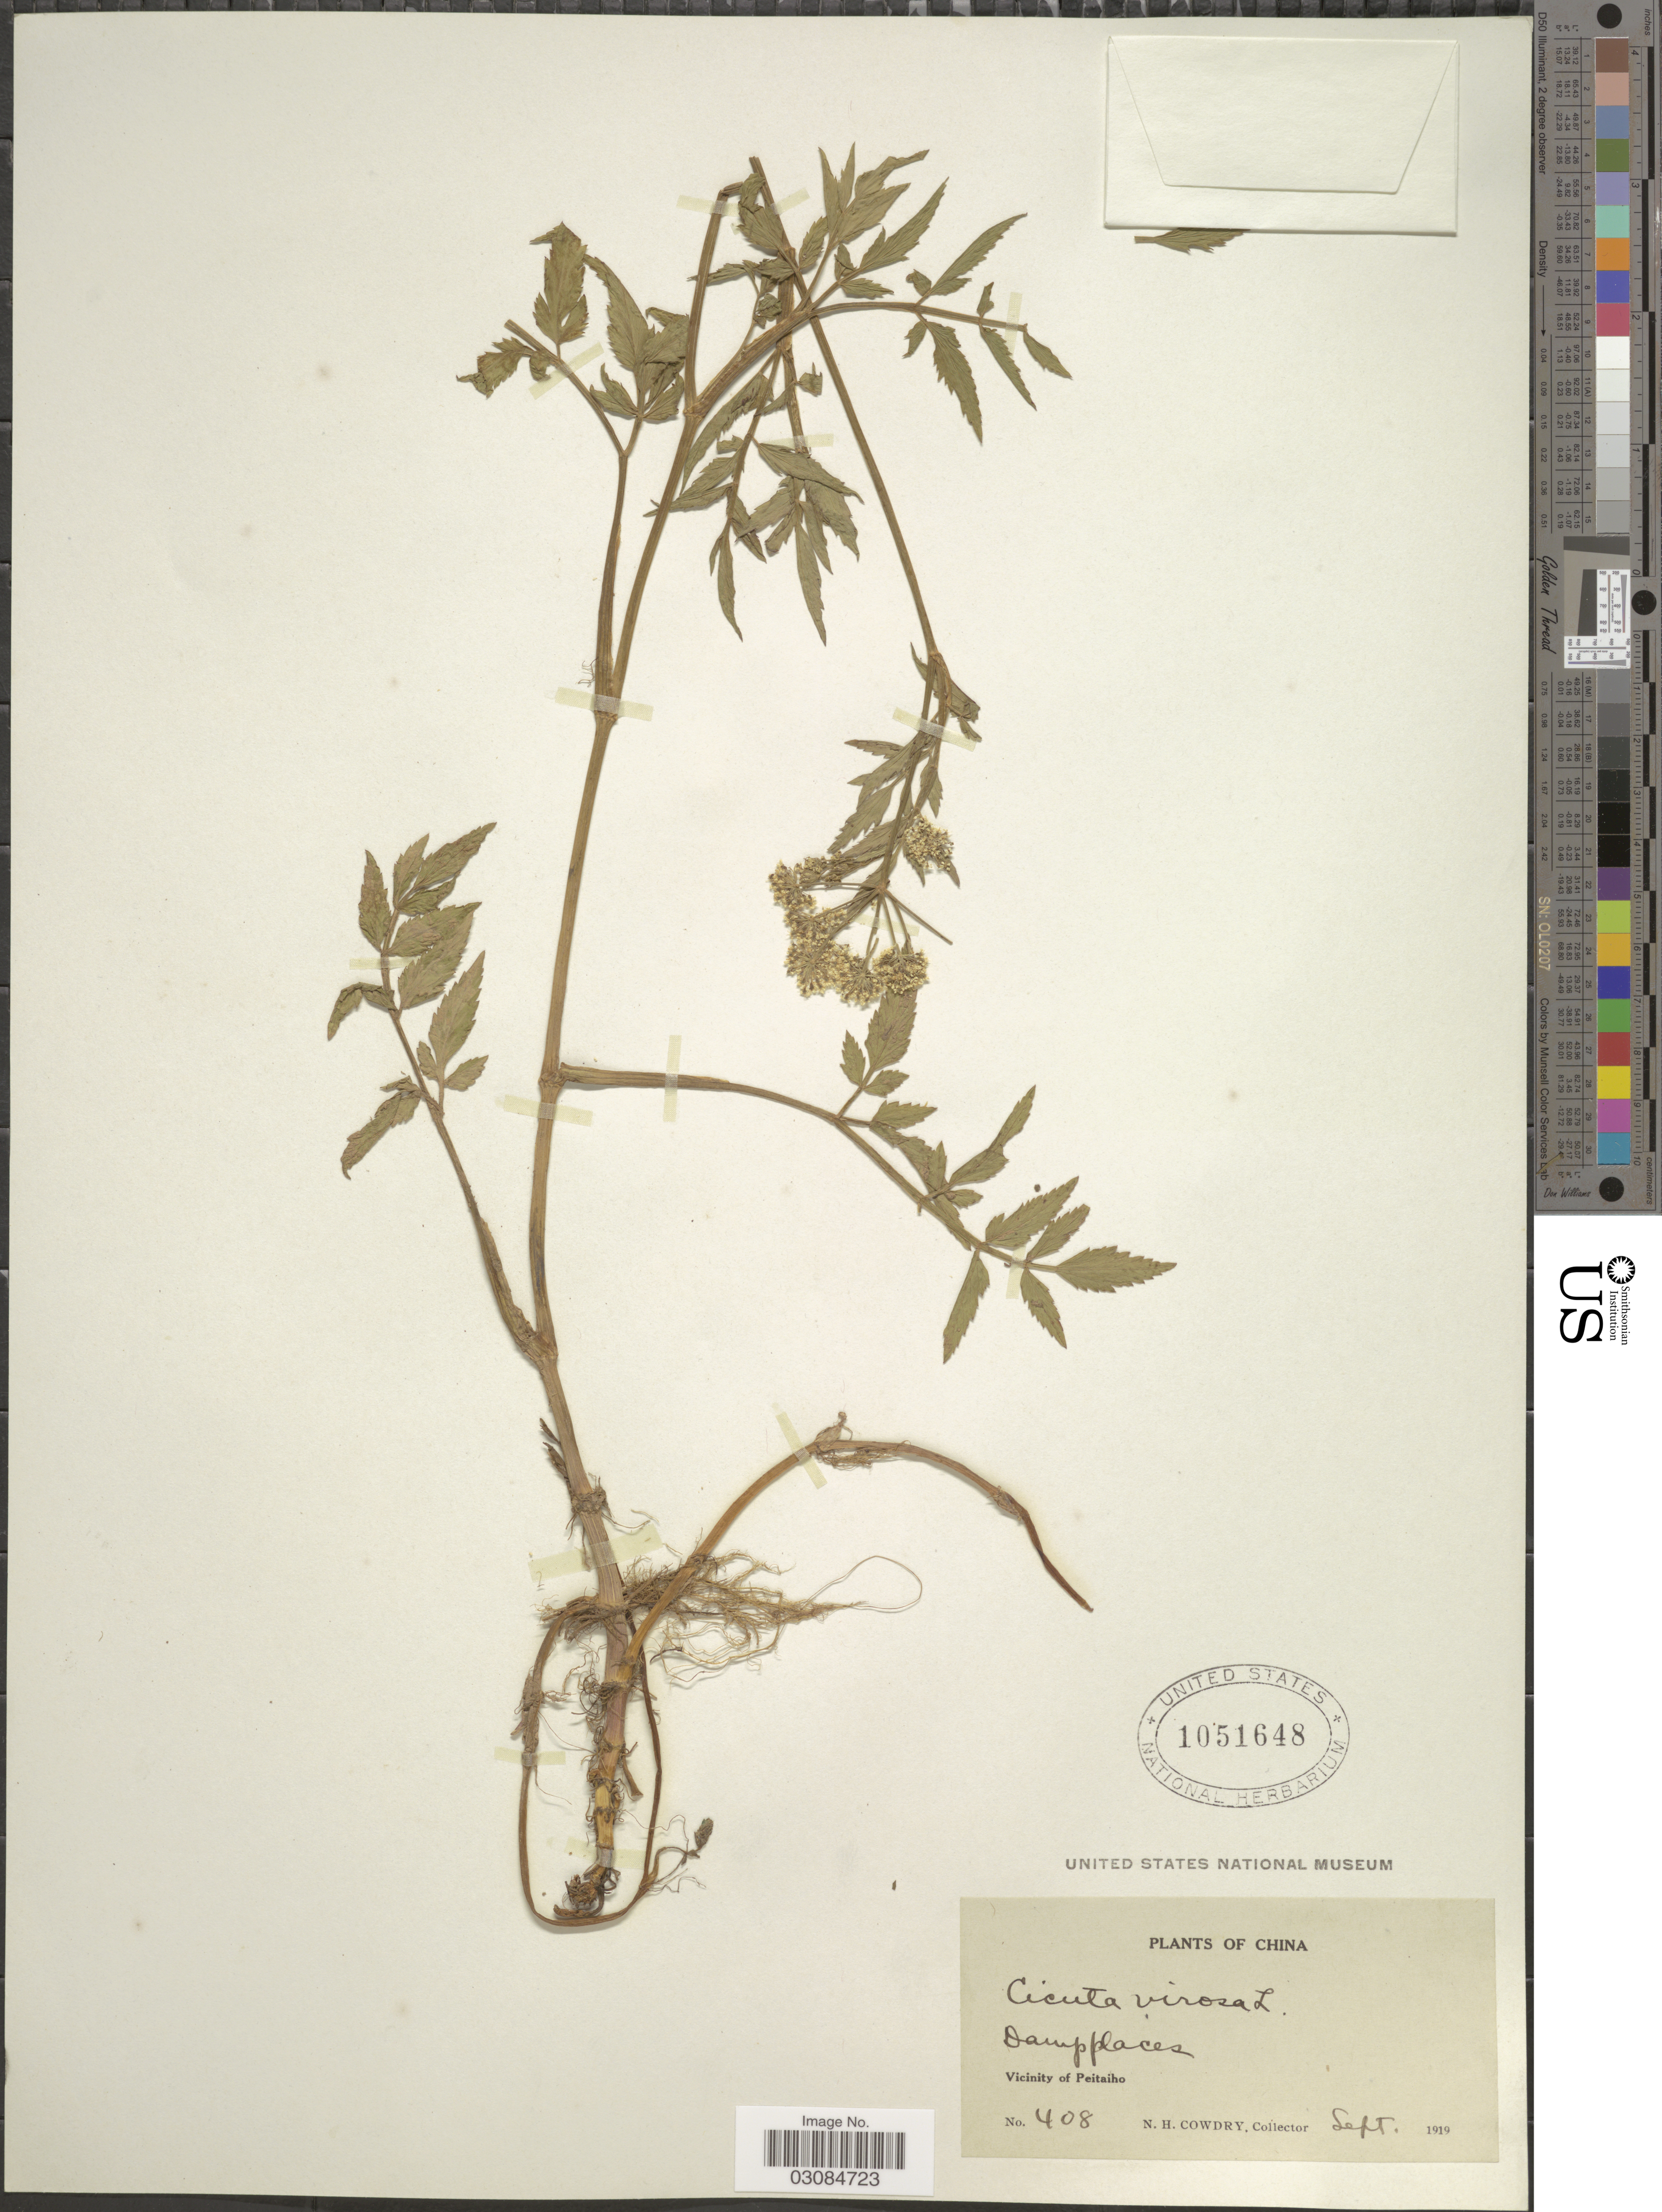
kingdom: Plantae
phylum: Tracheophyta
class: Magnoliopsida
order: Apiales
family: Apiaceae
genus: Cicuta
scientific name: Cicuta virosa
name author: L.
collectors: N. H. Cowdry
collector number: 408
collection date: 1919-09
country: China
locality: Damp places. Vicinity of Peitaiho.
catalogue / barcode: US 1051648